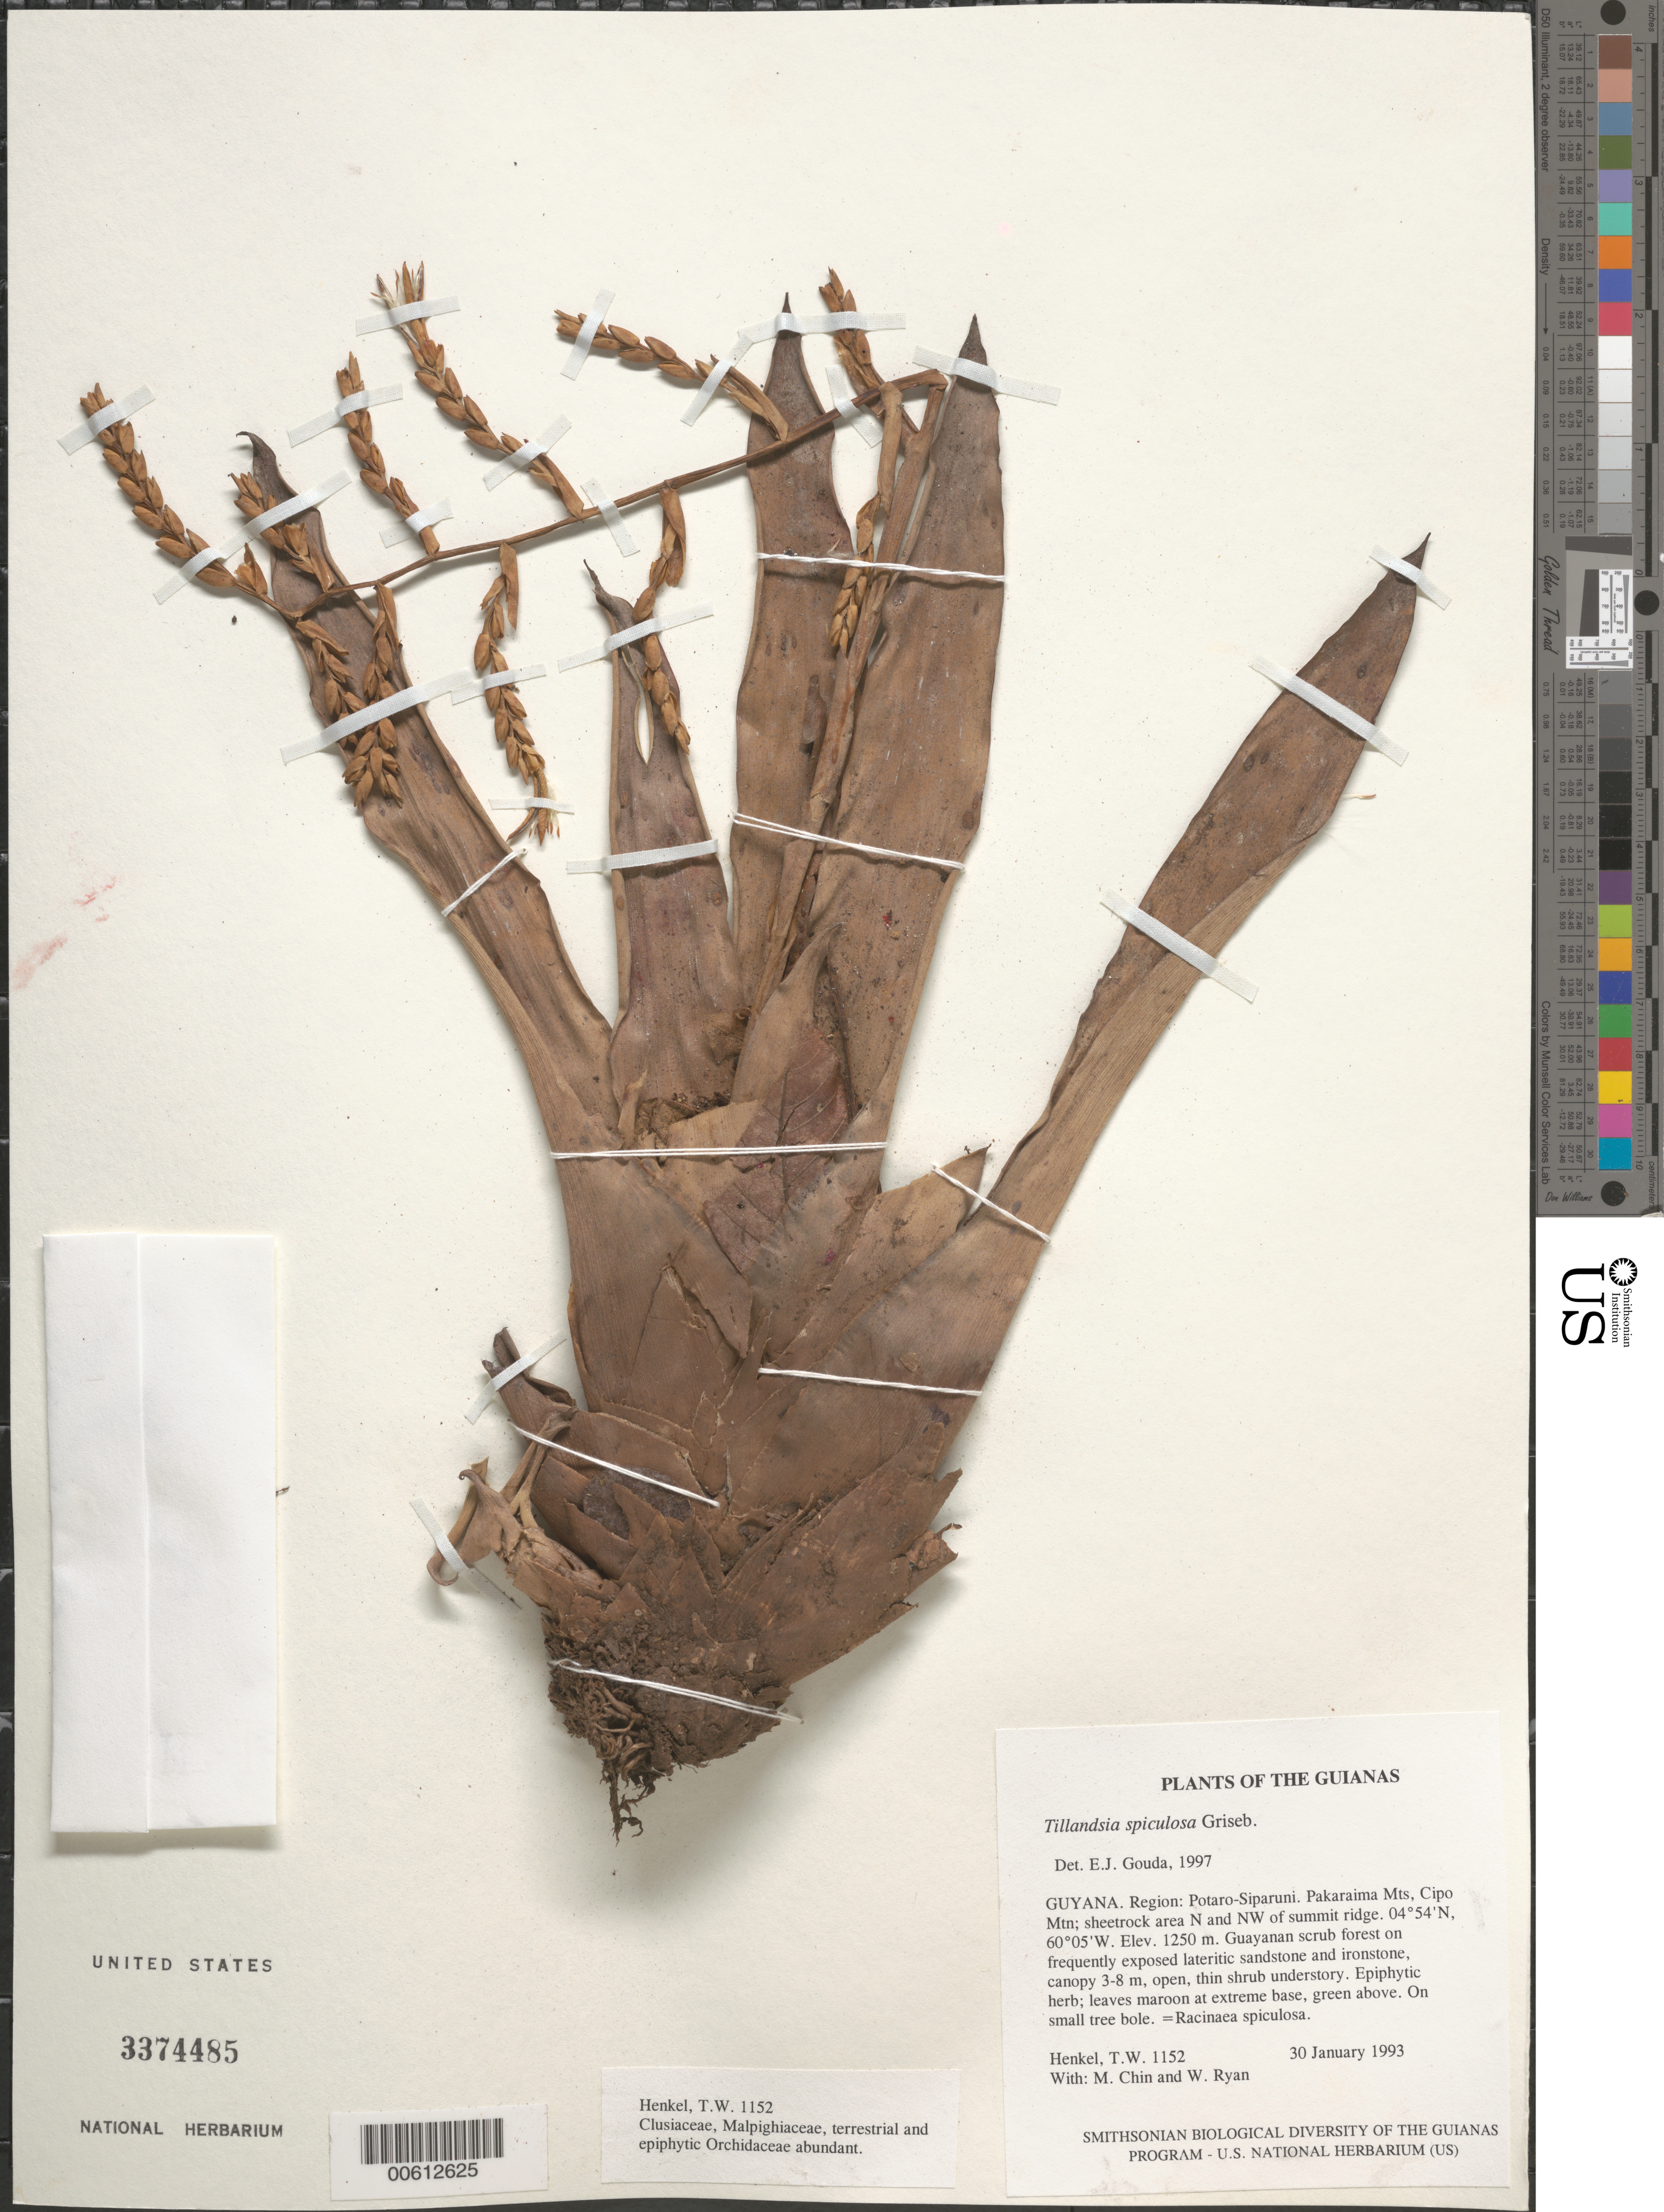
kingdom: Plantae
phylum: Tracheophyta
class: Liliopsida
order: Poales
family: Bromeliaceae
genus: Tillandsia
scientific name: Tillandsia spiculosa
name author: Griseb.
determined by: Gouda, E. J.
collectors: T. Henkel, M. Chin & W. Ryan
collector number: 1152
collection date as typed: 30 January 1993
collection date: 1993-01-30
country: Guyana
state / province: Potaro-Siparuni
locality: Pakaraima Mts, Cipo Mtn; sheetrock area N and NW of summit ridge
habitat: Guayanan scrub forest on frequently exposed lateritic sandstone and ironstone, canopy 3-8 m, open, thin shrub understory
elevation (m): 1250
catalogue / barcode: US 3374485